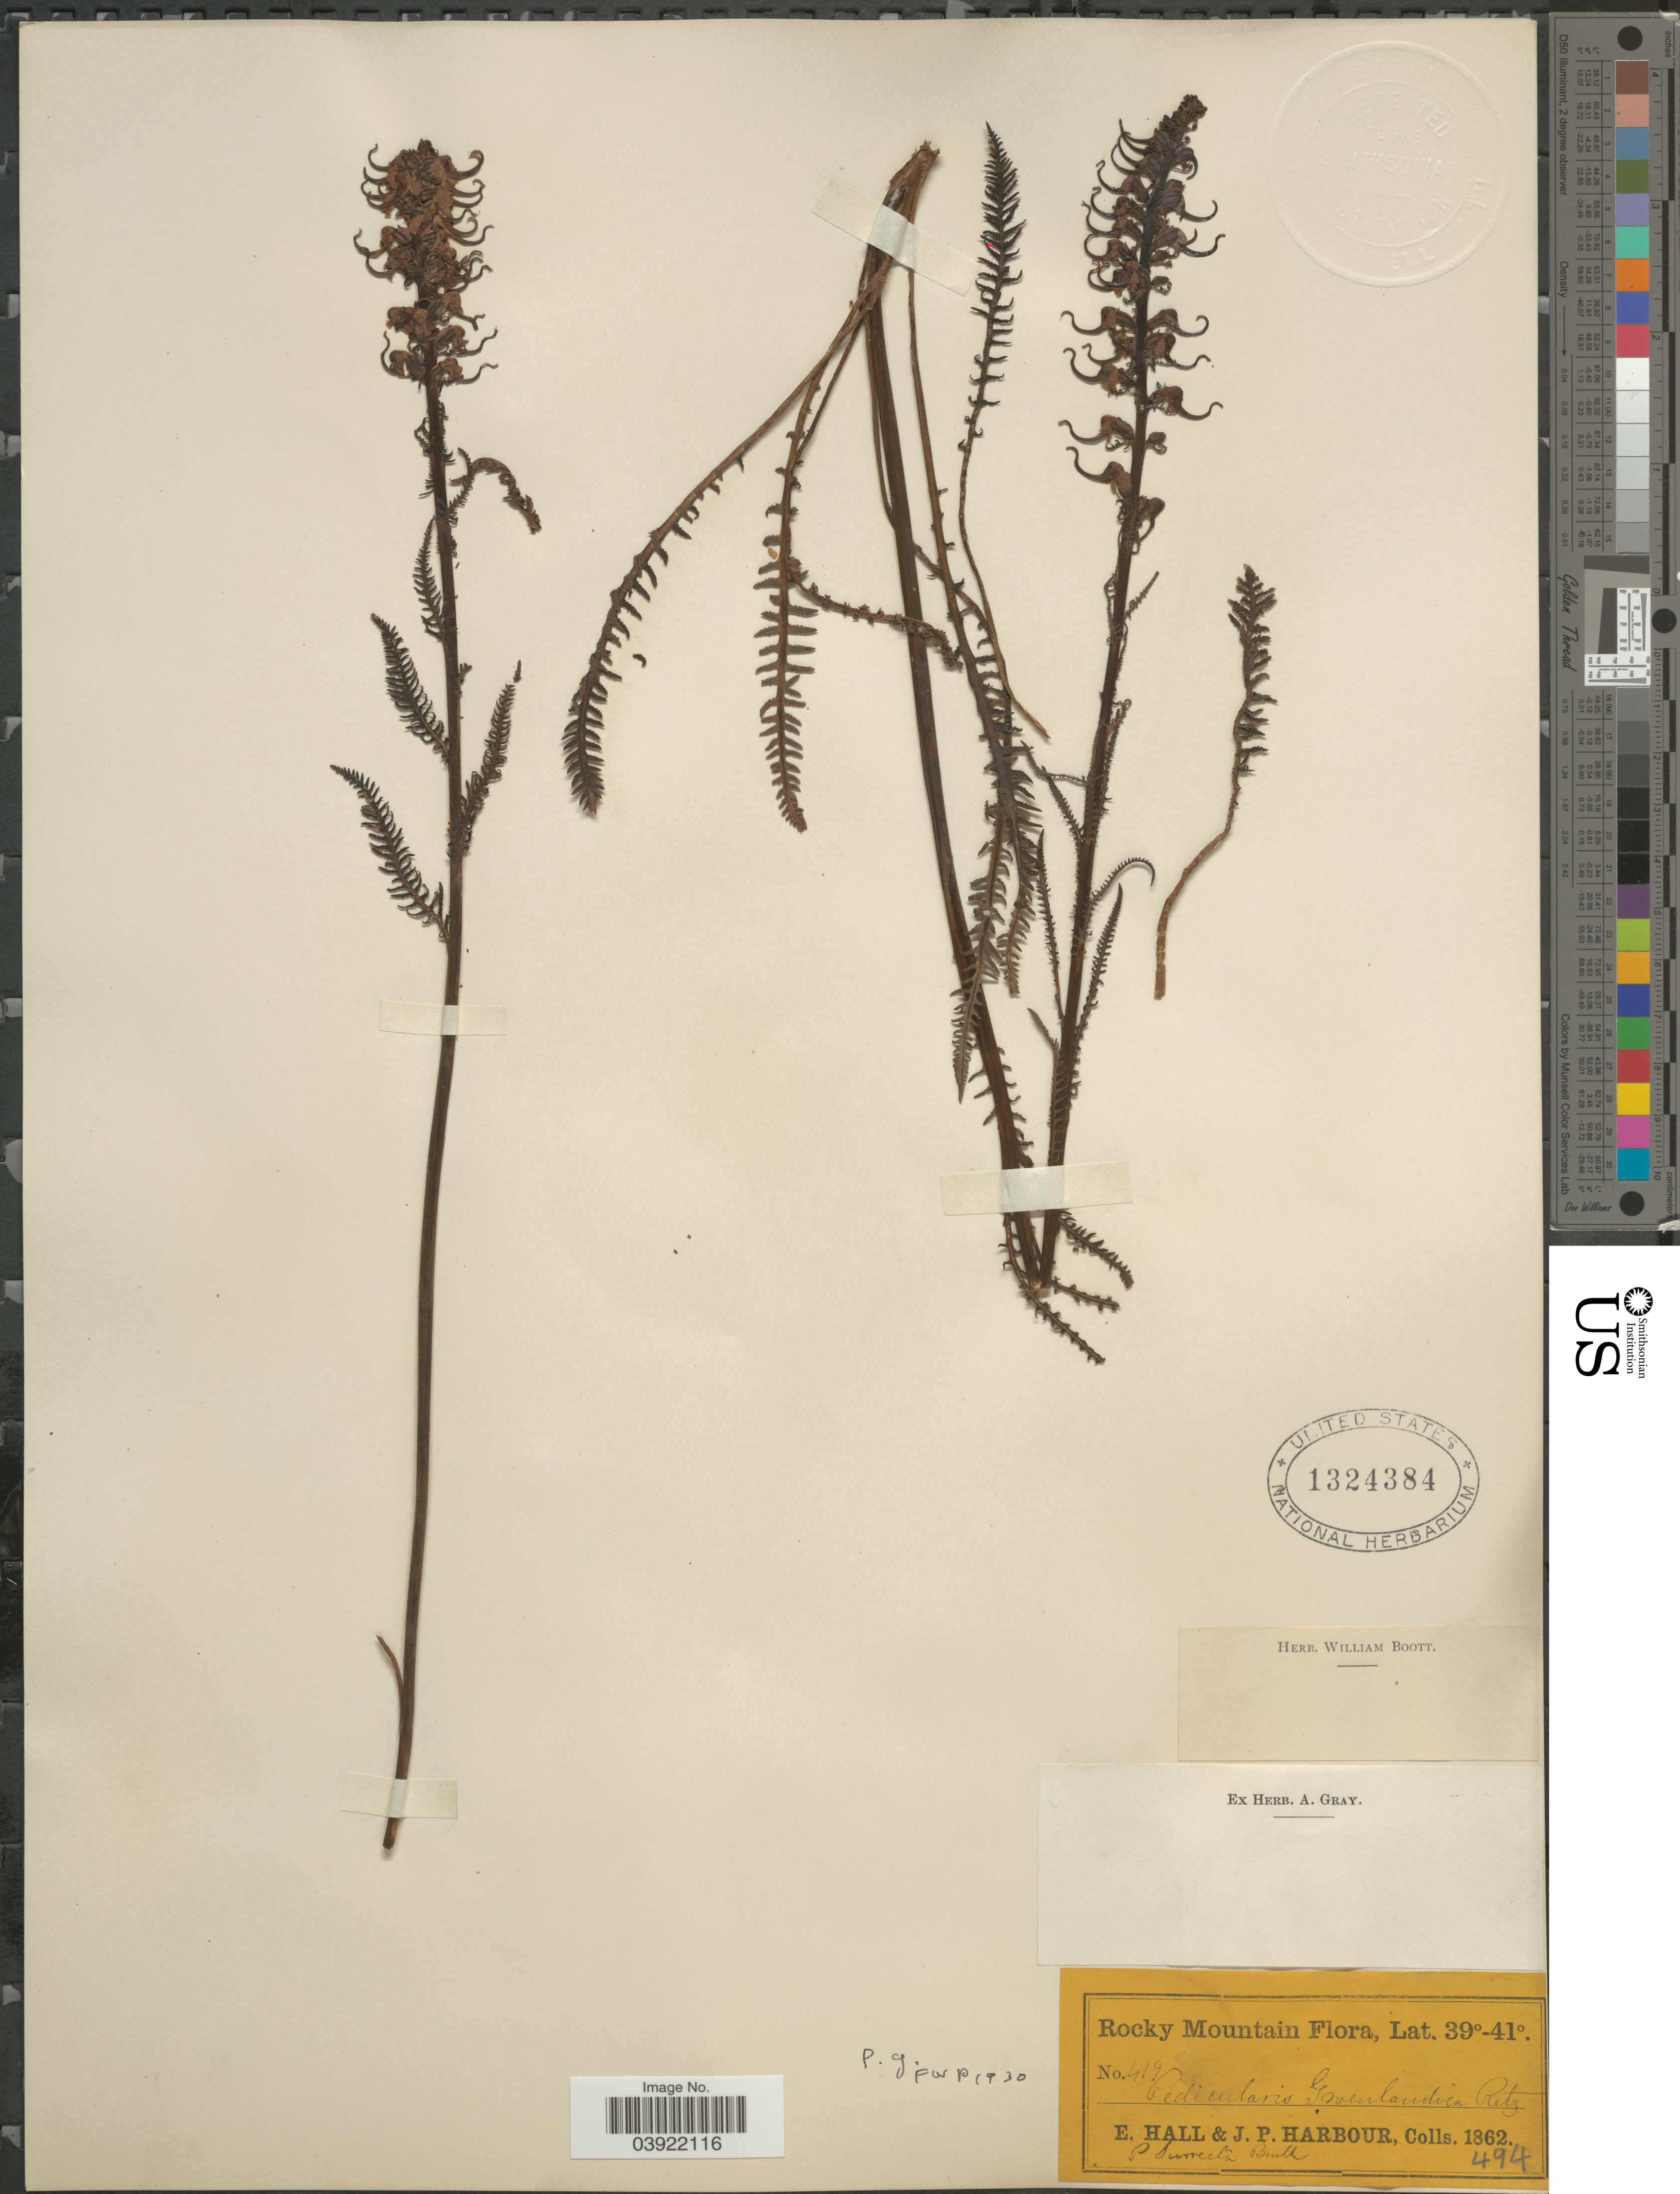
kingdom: Plantae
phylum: Tracheophyta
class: Magnoliopsida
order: Lamiales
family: Orobanchaceae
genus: Pedicularis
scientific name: Pedicularis groenlandica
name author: Retz.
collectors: E. Hall & J. Harbour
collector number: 419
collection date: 1862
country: United States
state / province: Colorado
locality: Rocky Mountain.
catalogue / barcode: US 1324384